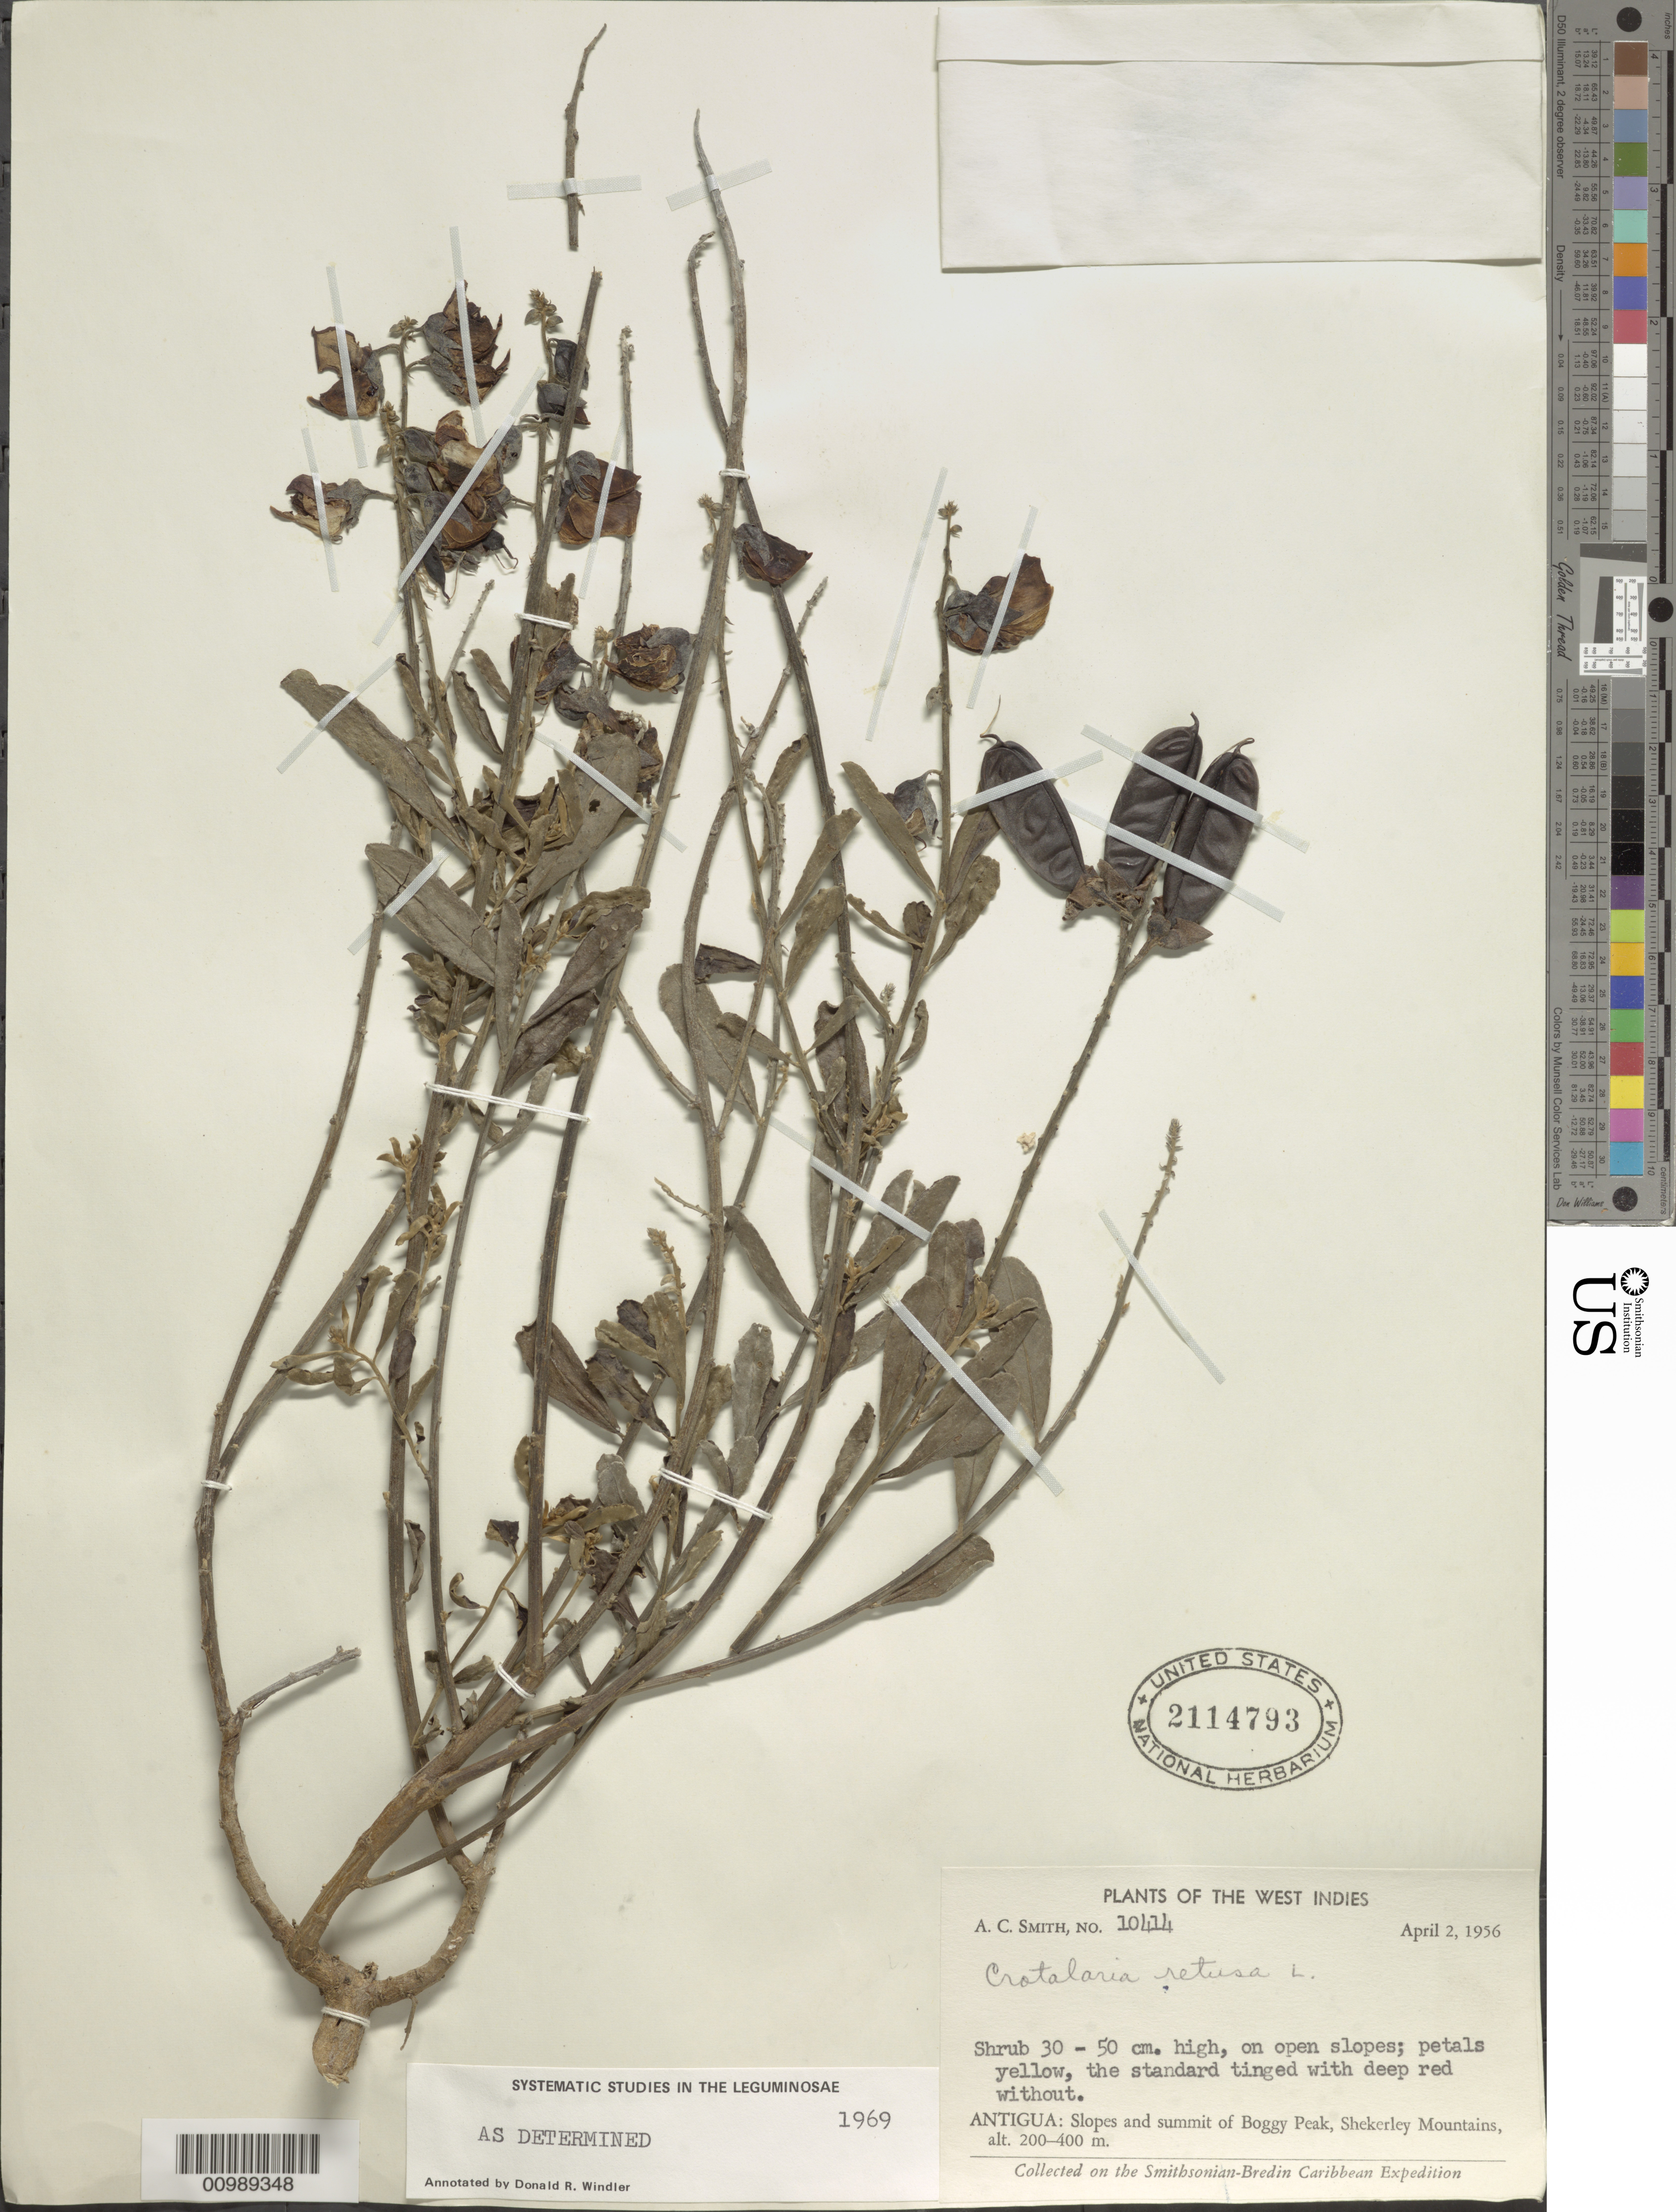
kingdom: Plantae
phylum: Tracheophyta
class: Magnoliopsida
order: Fabales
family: Fabaceae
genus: Crotalaria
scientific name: Crotalaria retusa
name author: L.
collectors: A. C. Smith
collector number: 10414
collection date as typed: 02 Apr 1956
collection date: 1956-04-02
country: Antigua and Barbuda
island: Antigua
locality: Slopes and summit of Boggy Peak, Shekerley Mountains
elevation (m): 200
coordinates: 0 N, 0 E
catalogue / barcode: US 2114793